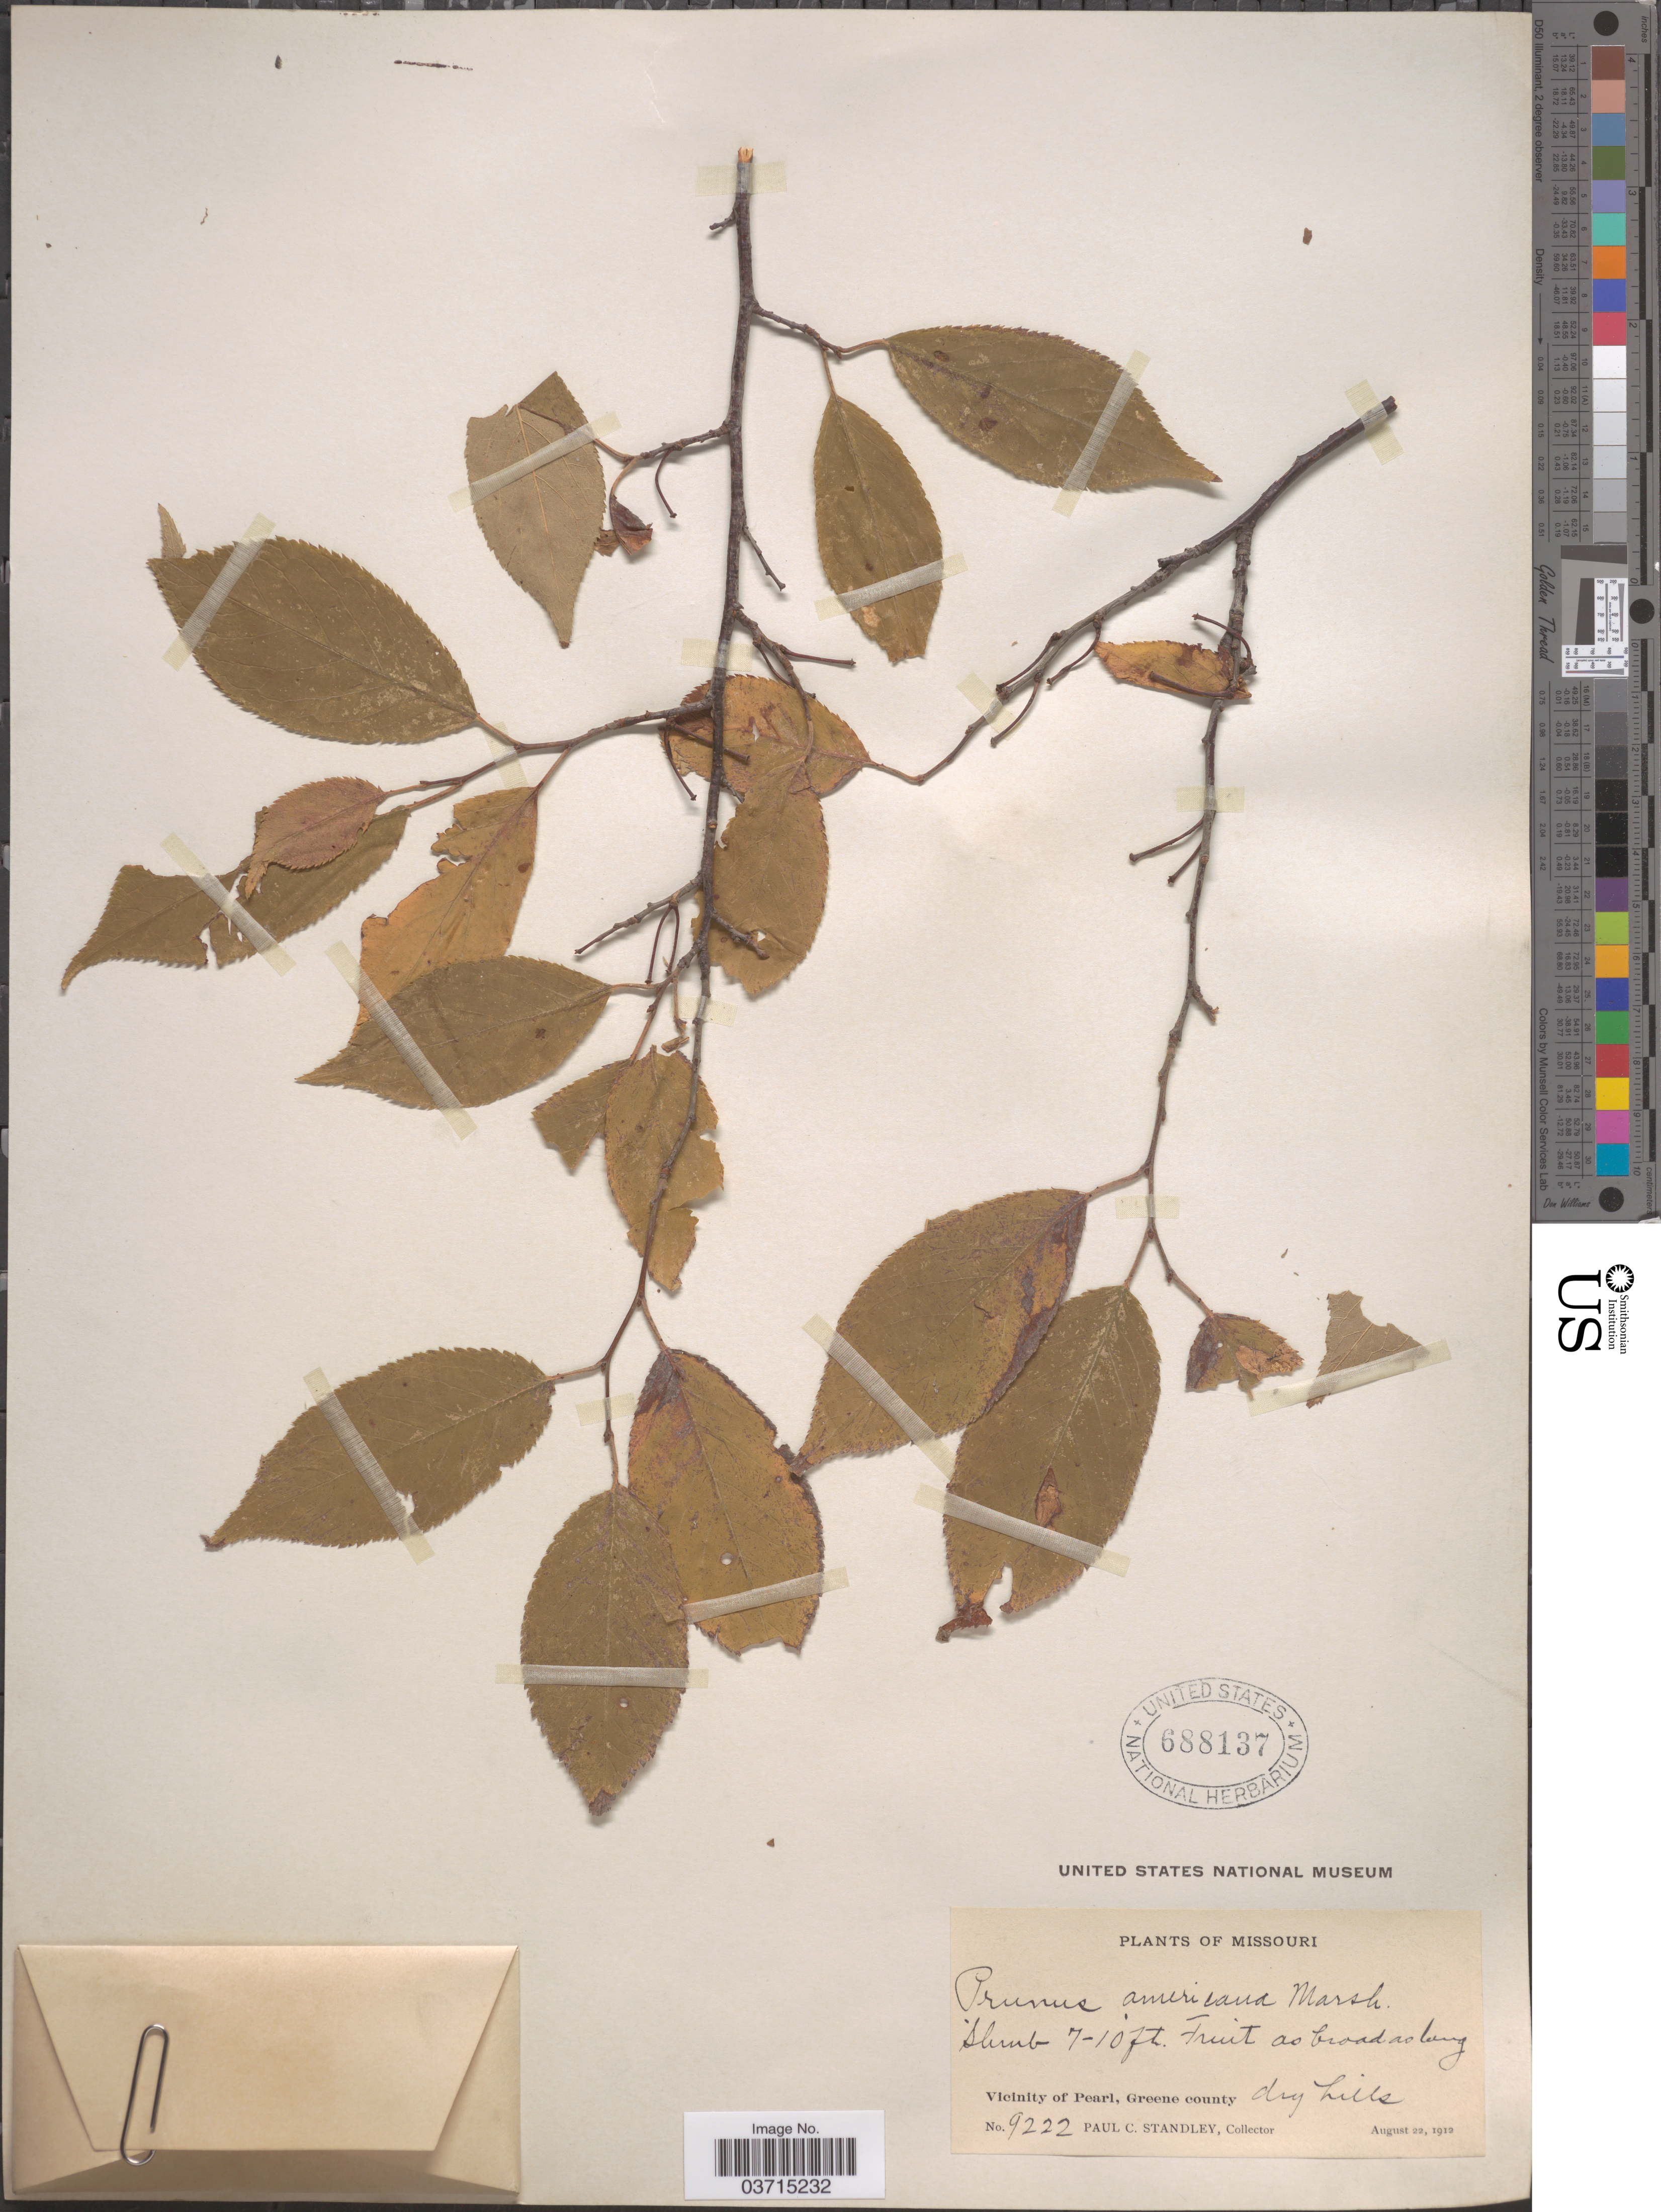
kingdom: Plantae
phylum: Tracheophyta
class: Magnoliopsida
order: Rosales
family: Rosaceae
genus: Prunus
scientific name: Prunus americana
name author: Marshall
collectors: P. C. Standley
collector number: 9222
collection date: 1912-08-22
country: United States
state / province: Missouri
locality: Vicinity of Pearl, Greene county.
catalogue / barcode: US 688137